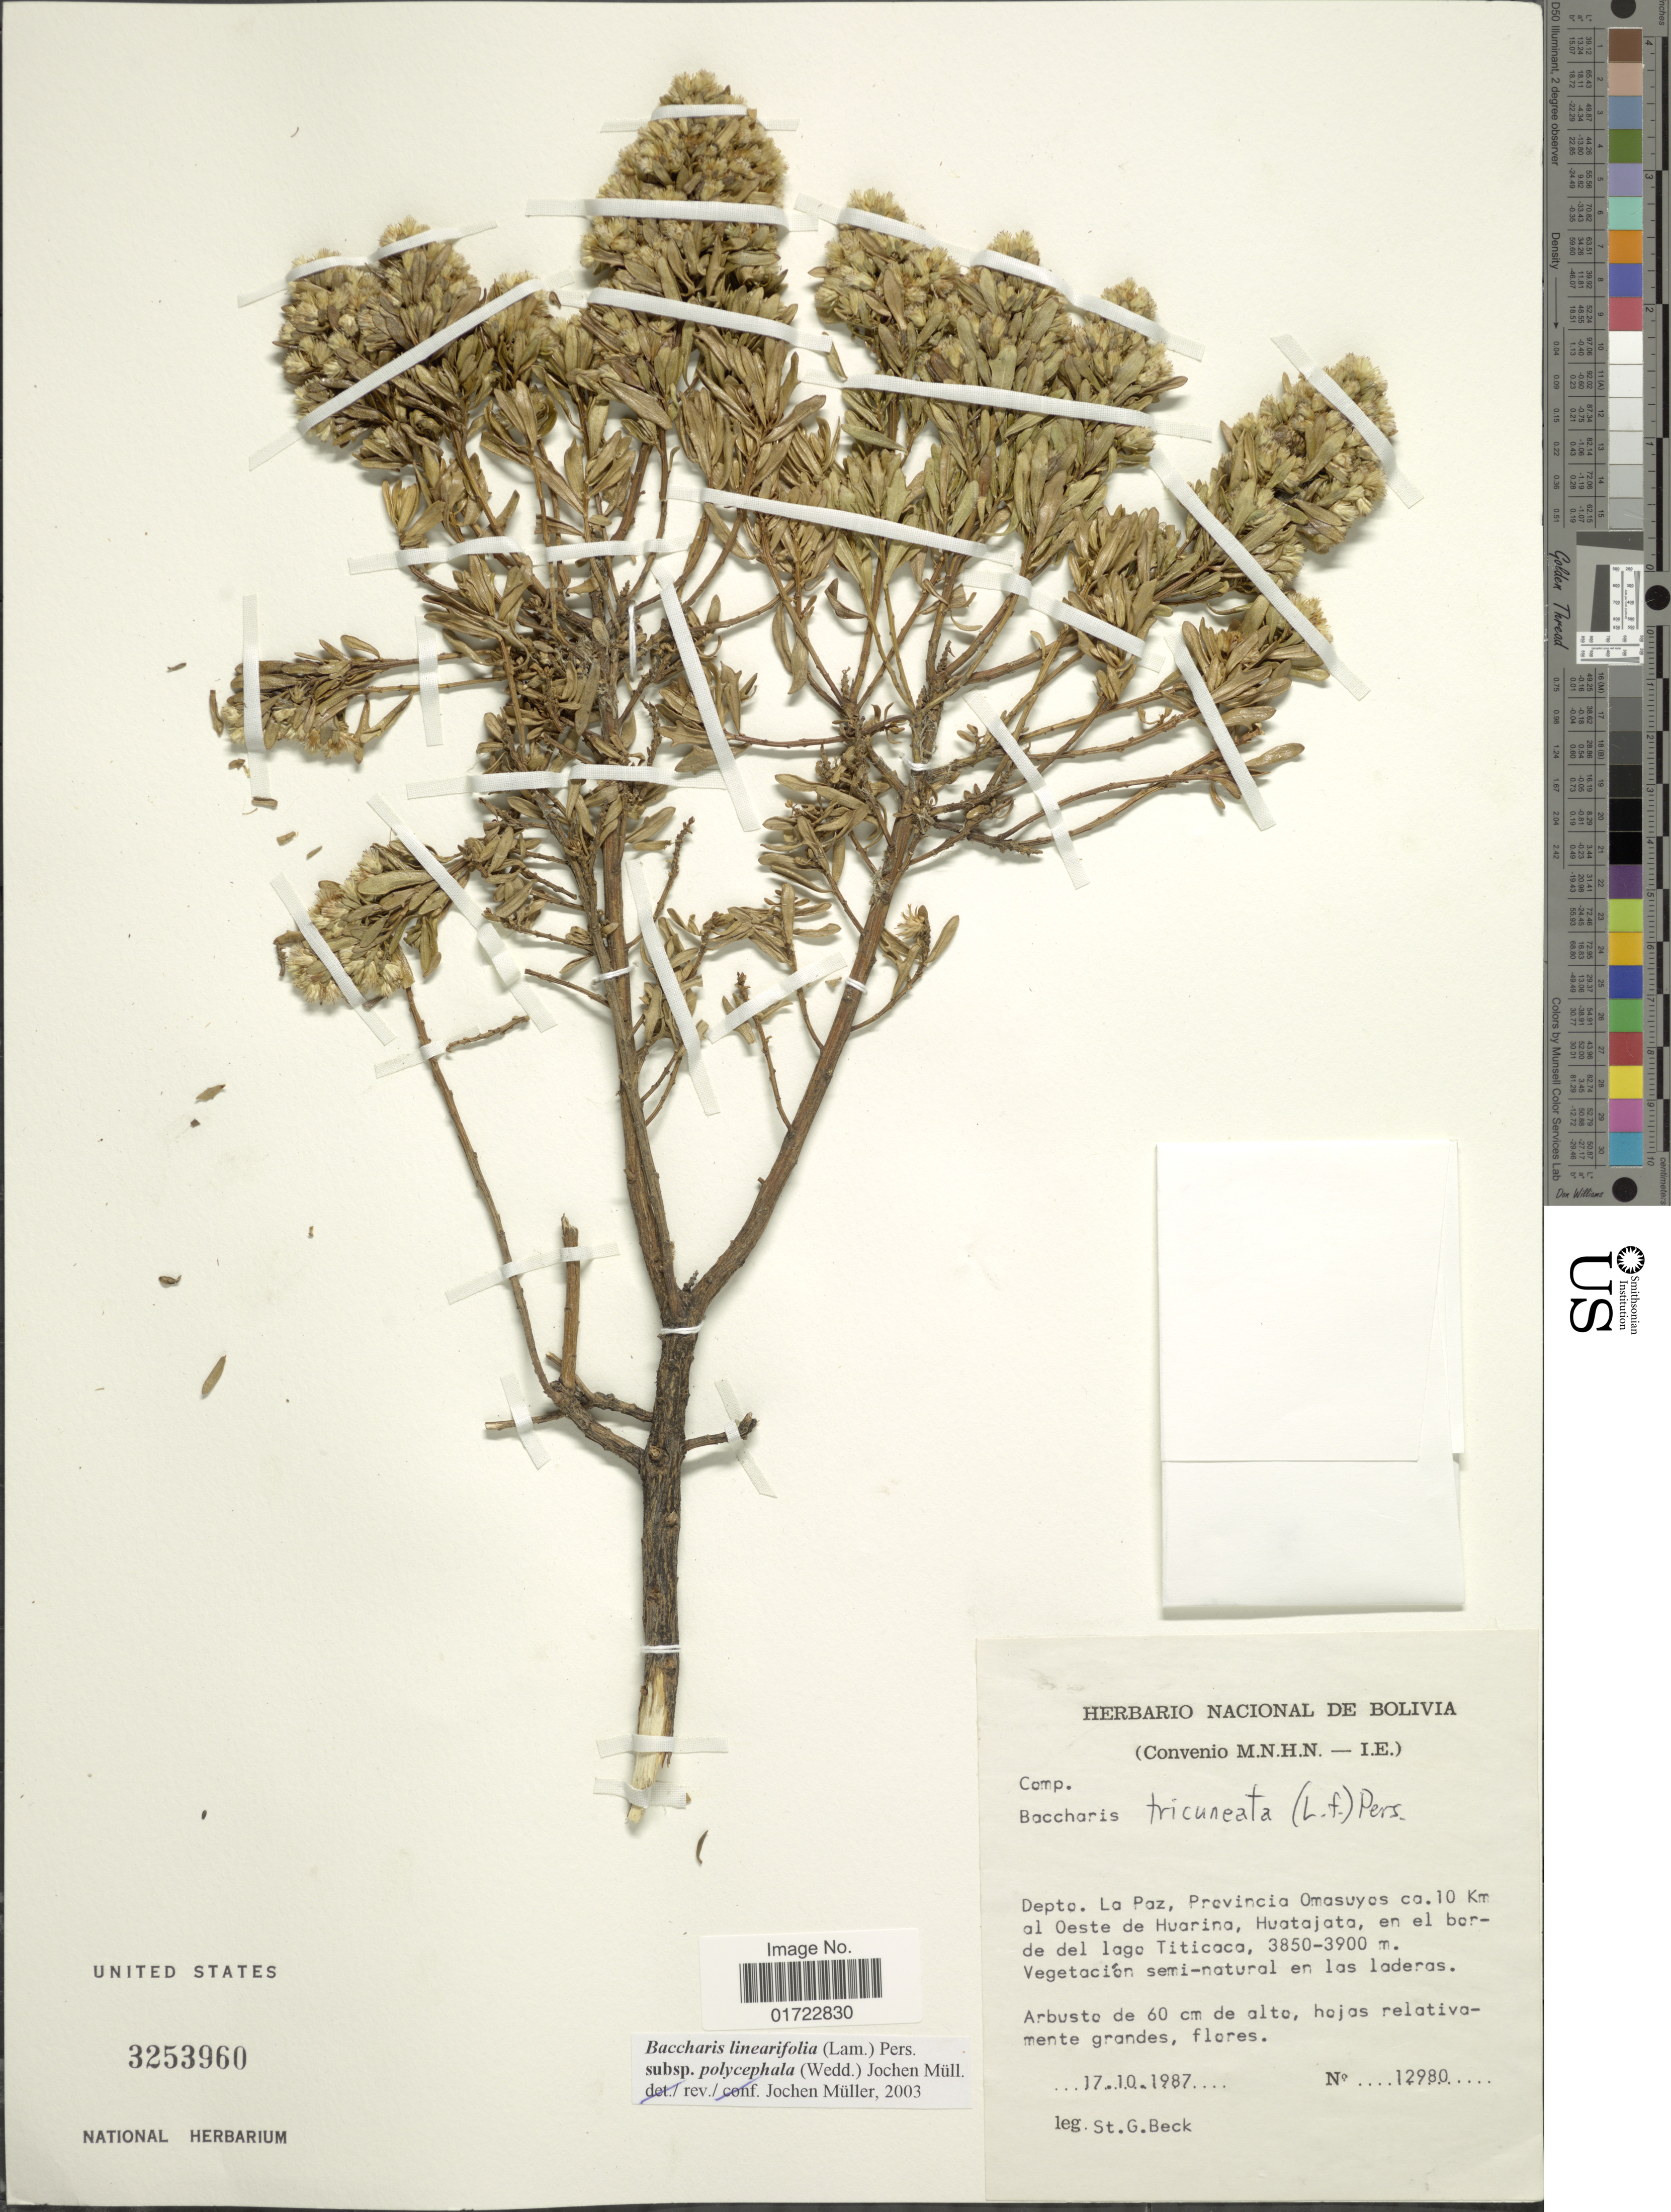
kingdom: Plantae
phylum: Tracheophyta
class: Magnoliopsida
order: Asterales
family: Asteraceae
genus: Baccharis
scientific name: Baccharis linearifolia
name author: (Lam.) Pers.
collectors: S. G. Beck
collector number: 12980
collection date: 1987-10-17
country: Bolivia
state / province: La Paz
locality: Provincia Omasuyas ca. 10 Km al Oeste de Huarina, Huatajata, en el borde del lago Titicaca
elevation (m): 3850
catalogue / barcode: US 3253960